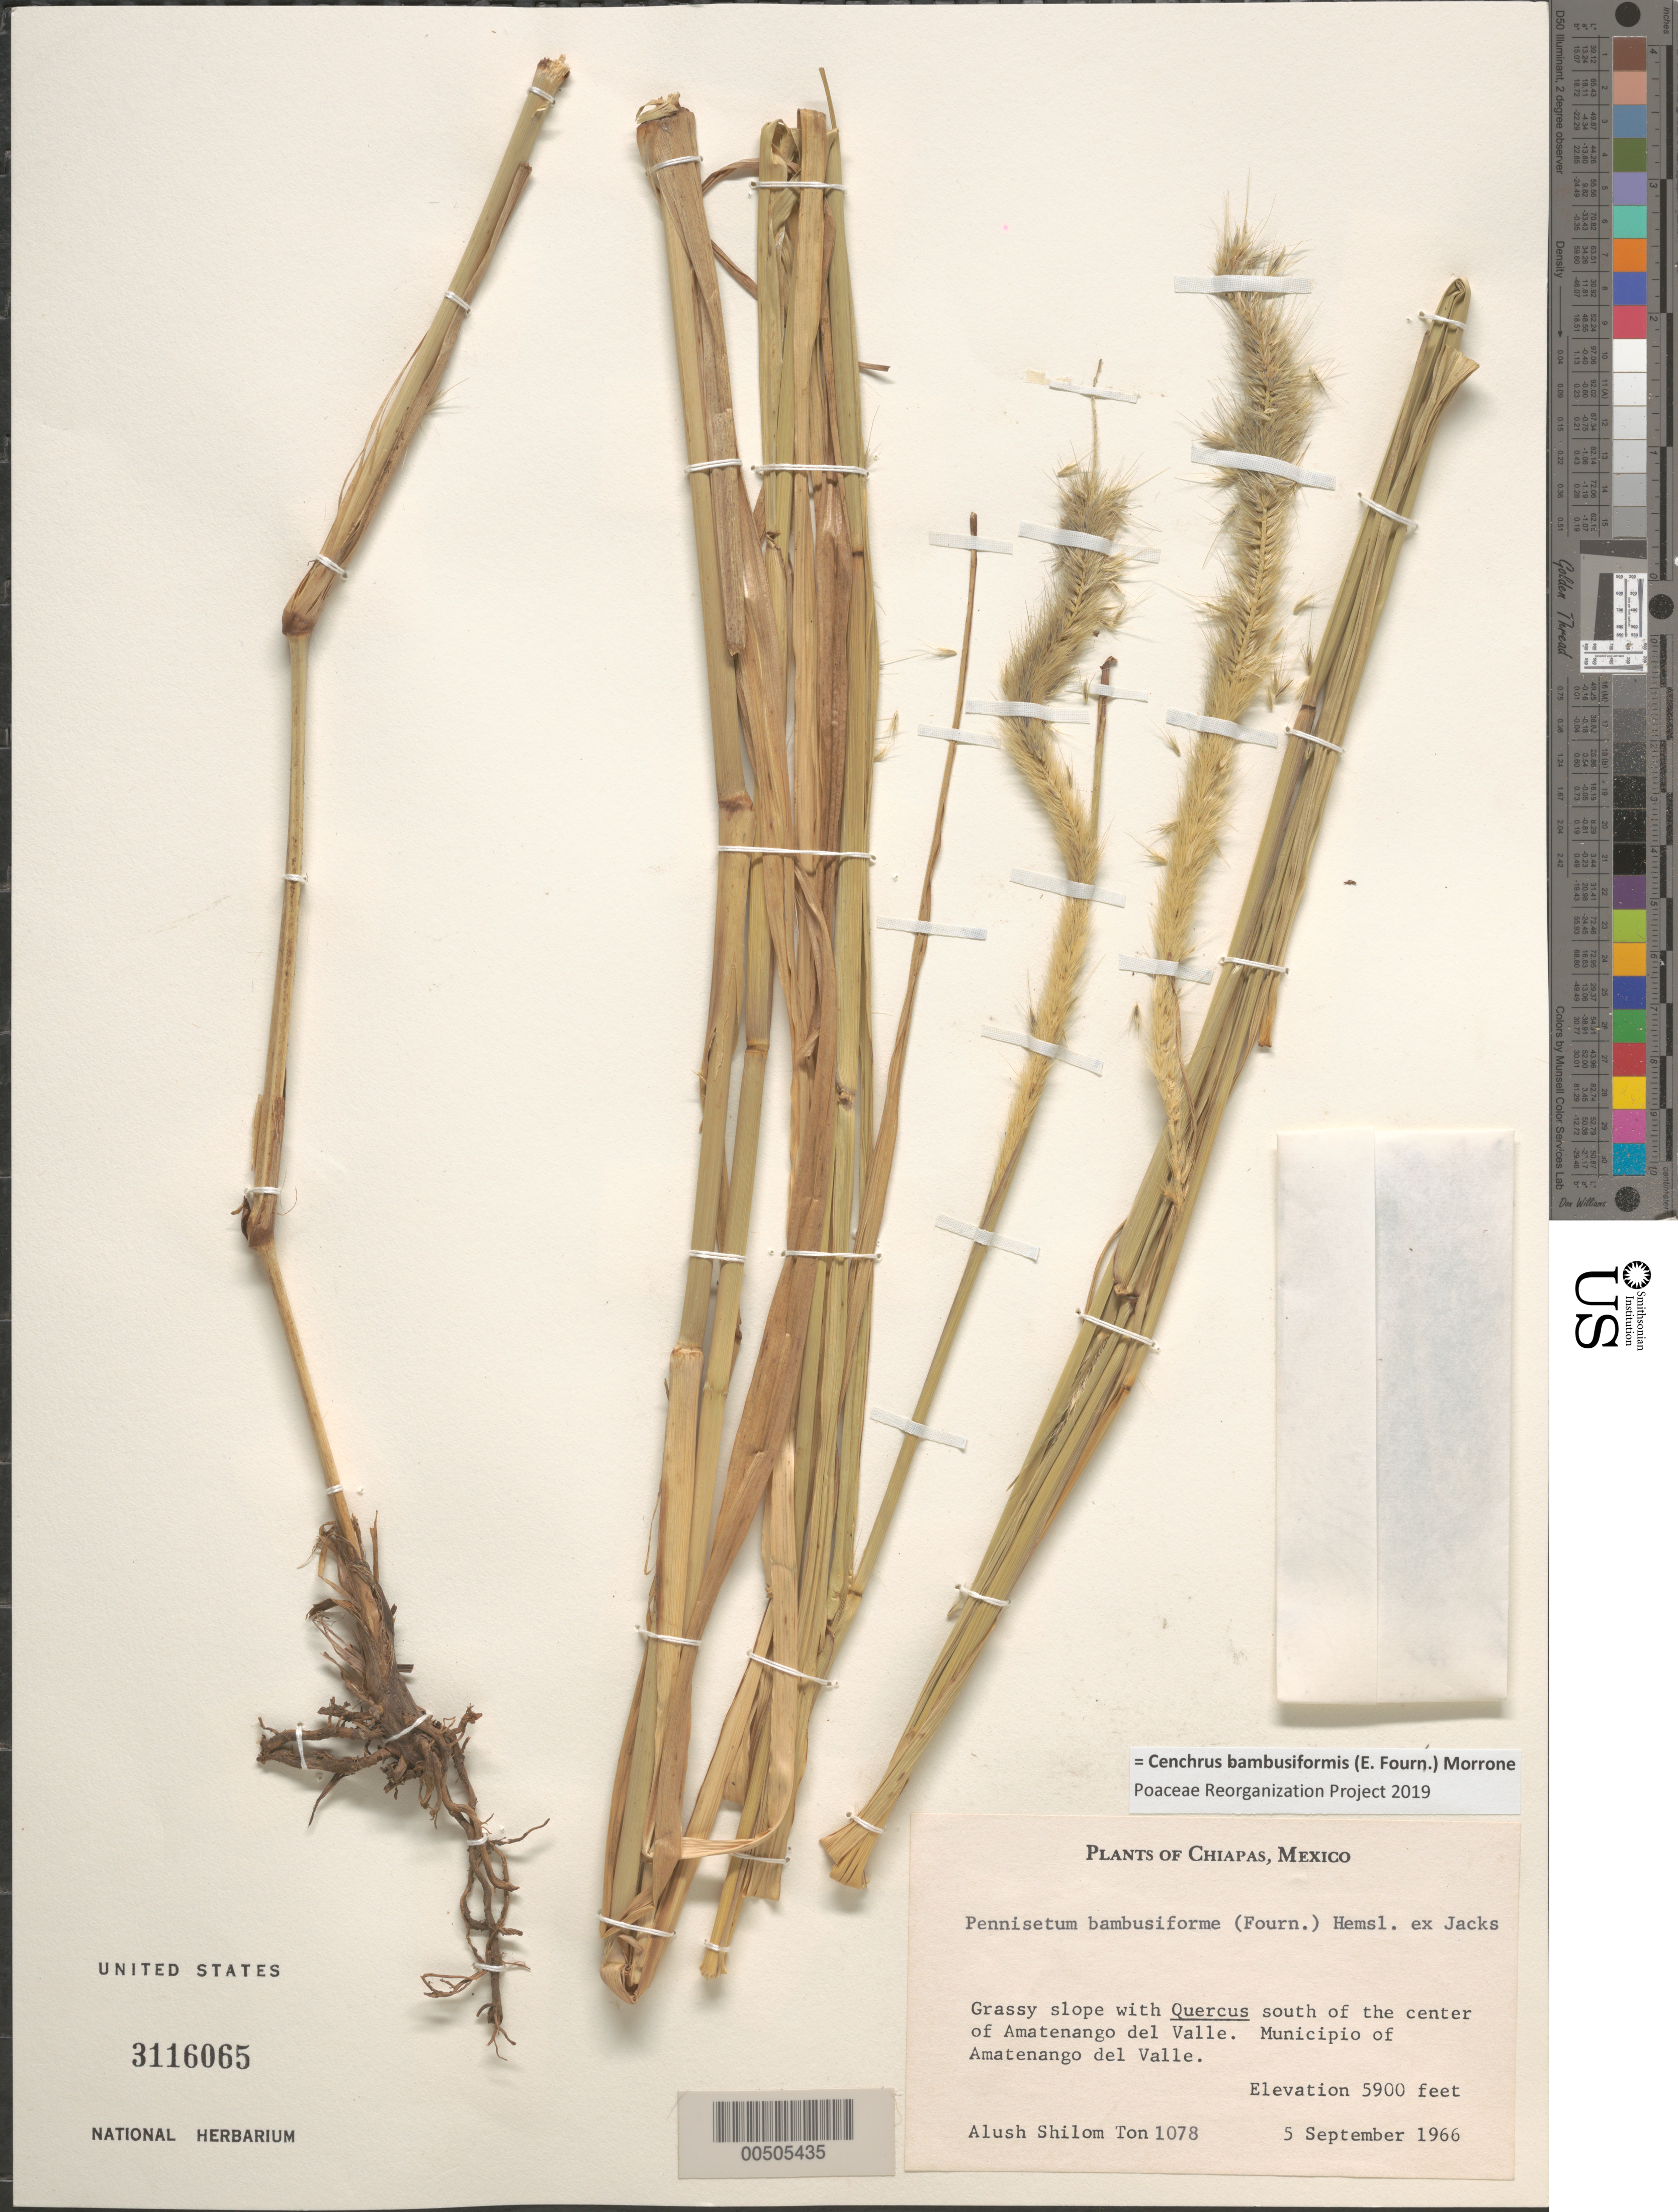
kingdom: Plantae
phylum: Tracheophyta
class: Liliopsida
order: Poales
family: Poaceae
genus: Cenchrus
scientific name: Cenchrus bambusiformis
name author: (E. Fourn.) Morrone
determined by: Poaceae Reorganization Project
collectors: A. S. Ton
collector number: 1078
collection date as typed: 5 Sep 1966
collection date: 1966-09-05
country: Mexico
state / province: Chiapas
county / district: Amatenango del Valle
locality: S of the center of Amatenango del Valle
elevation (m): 1798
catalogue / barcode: US 3116065